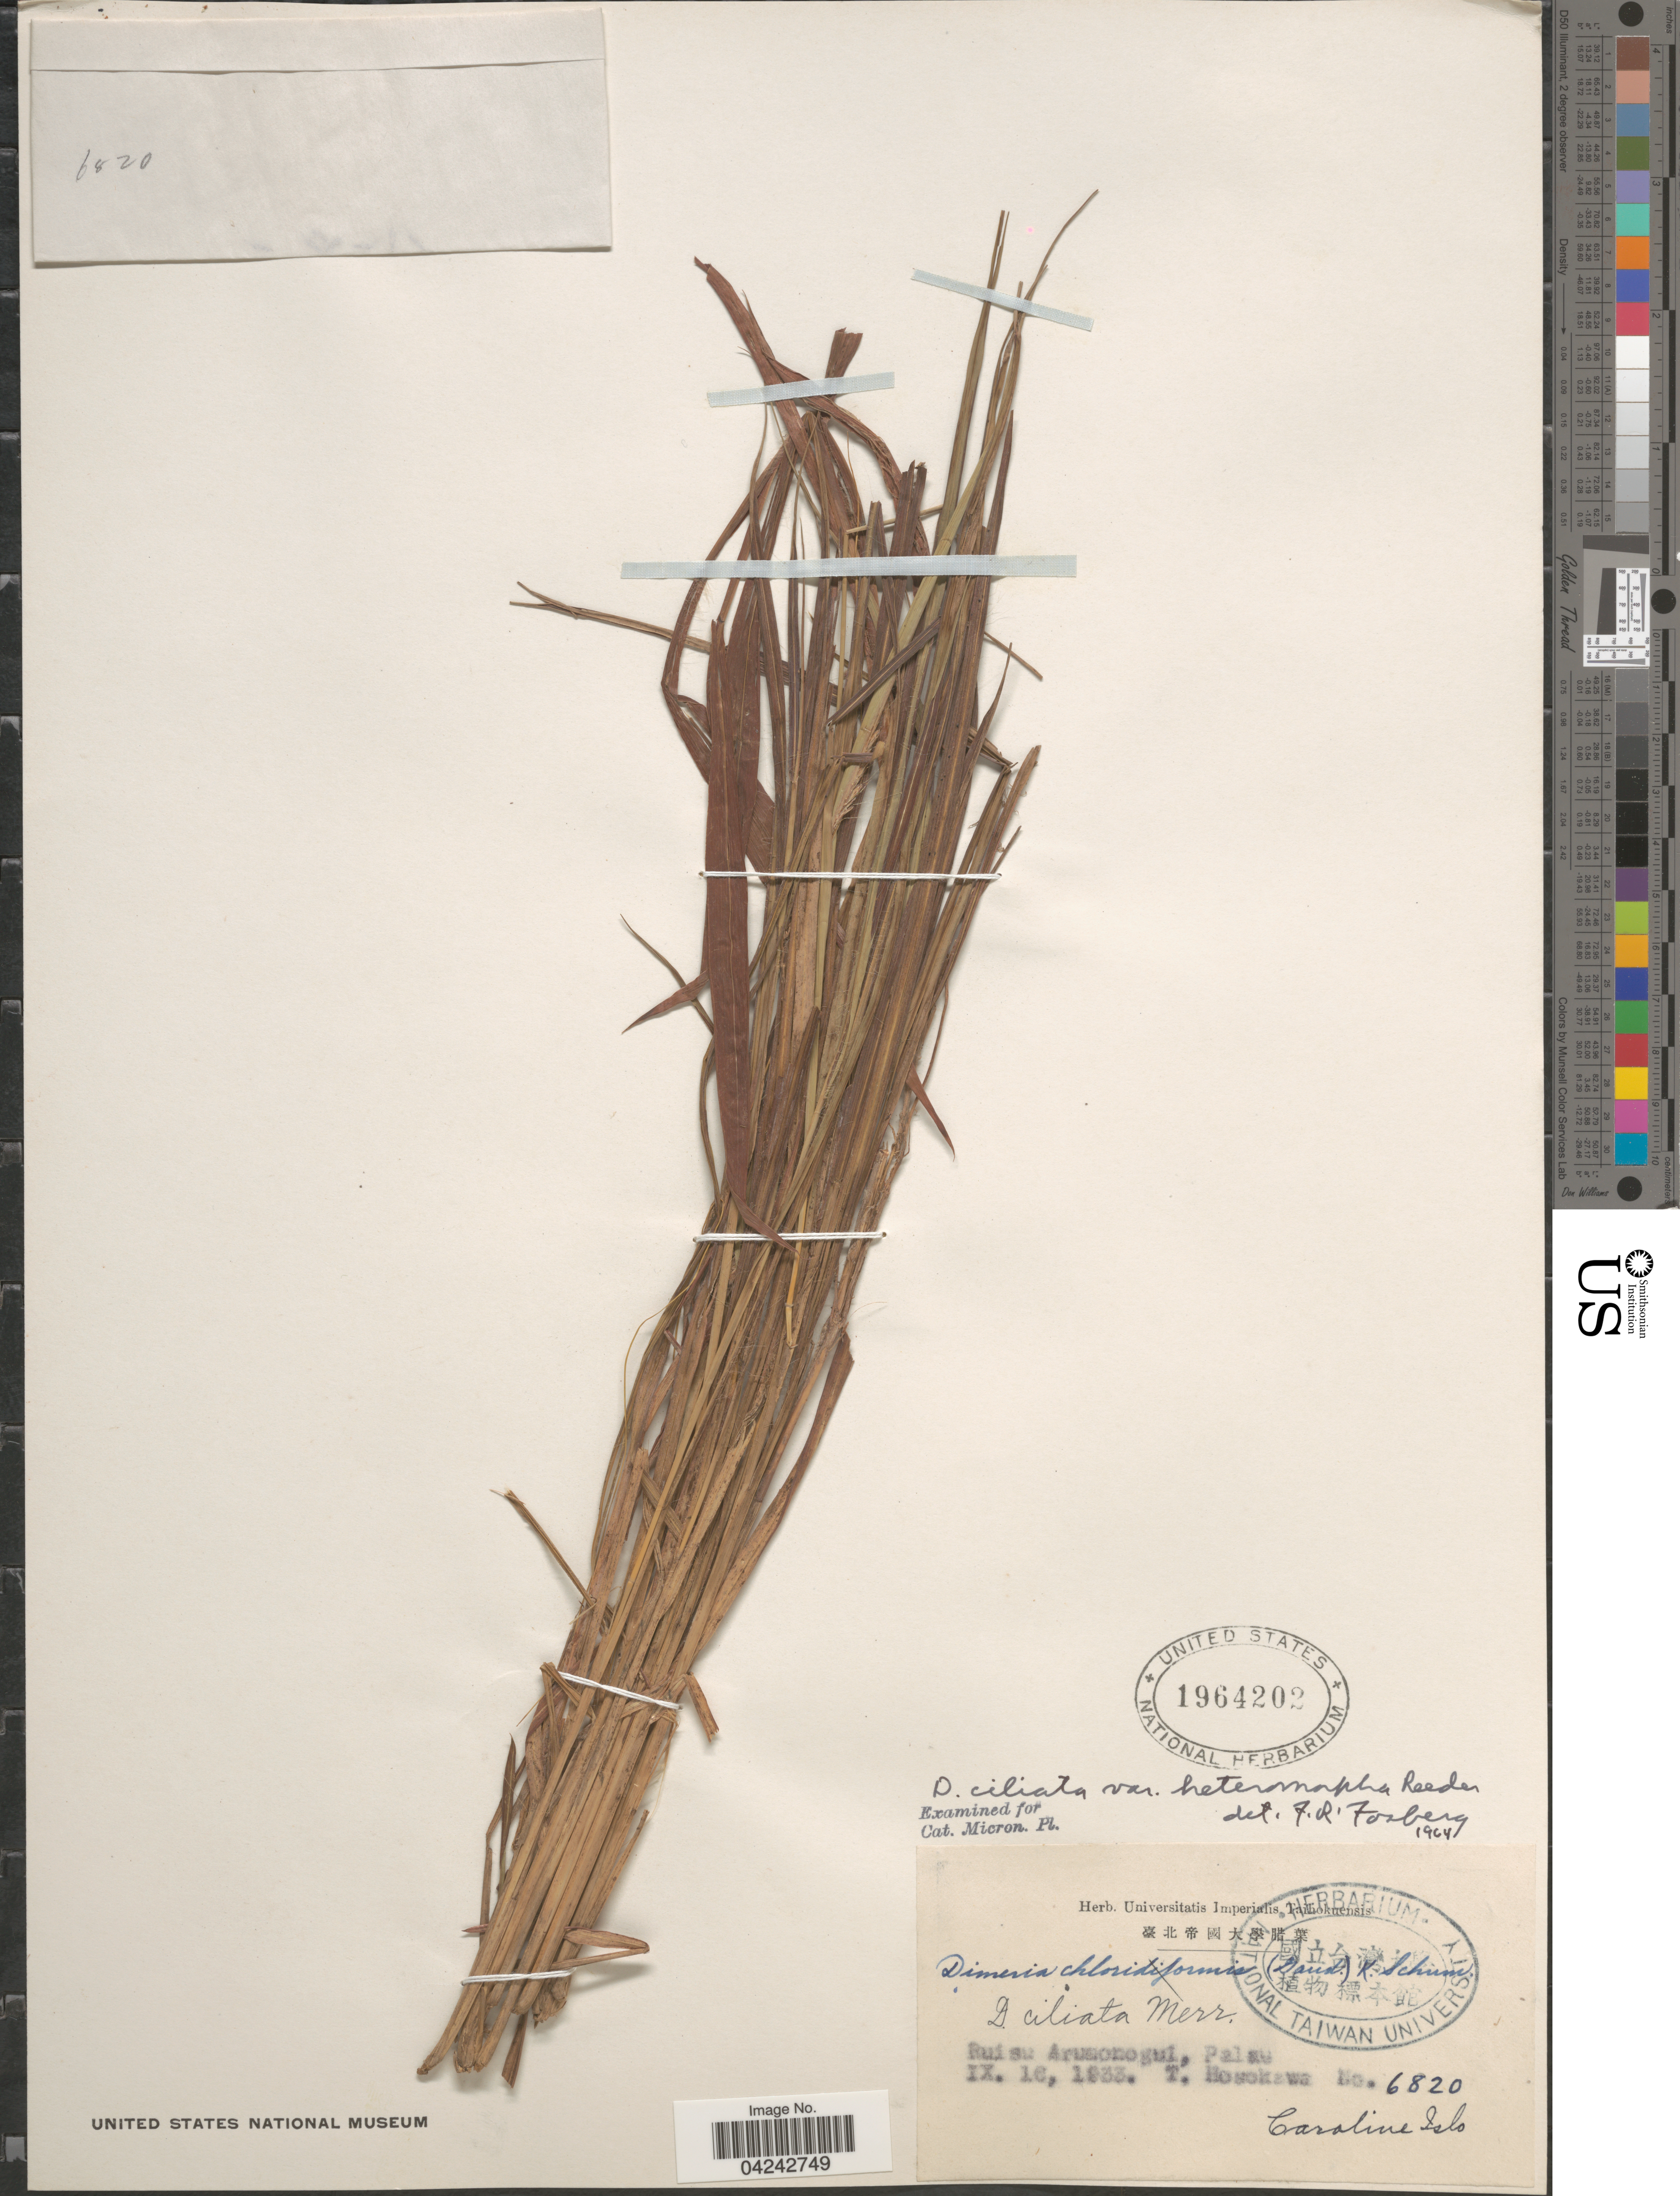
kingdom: Plantae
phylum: Tracheophyta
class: Liliopsida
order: Poales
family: Poaceae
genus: Dimeria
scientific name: Dimeria chloridiformis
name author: (Gaudich.) Schum. & Lauterb.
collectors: T. Hosokawa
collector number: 6820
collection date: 1933-09-16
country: Palau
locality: Ruisu Arumonogui, Palau. Caroline Isls.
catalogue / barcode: US 1964202